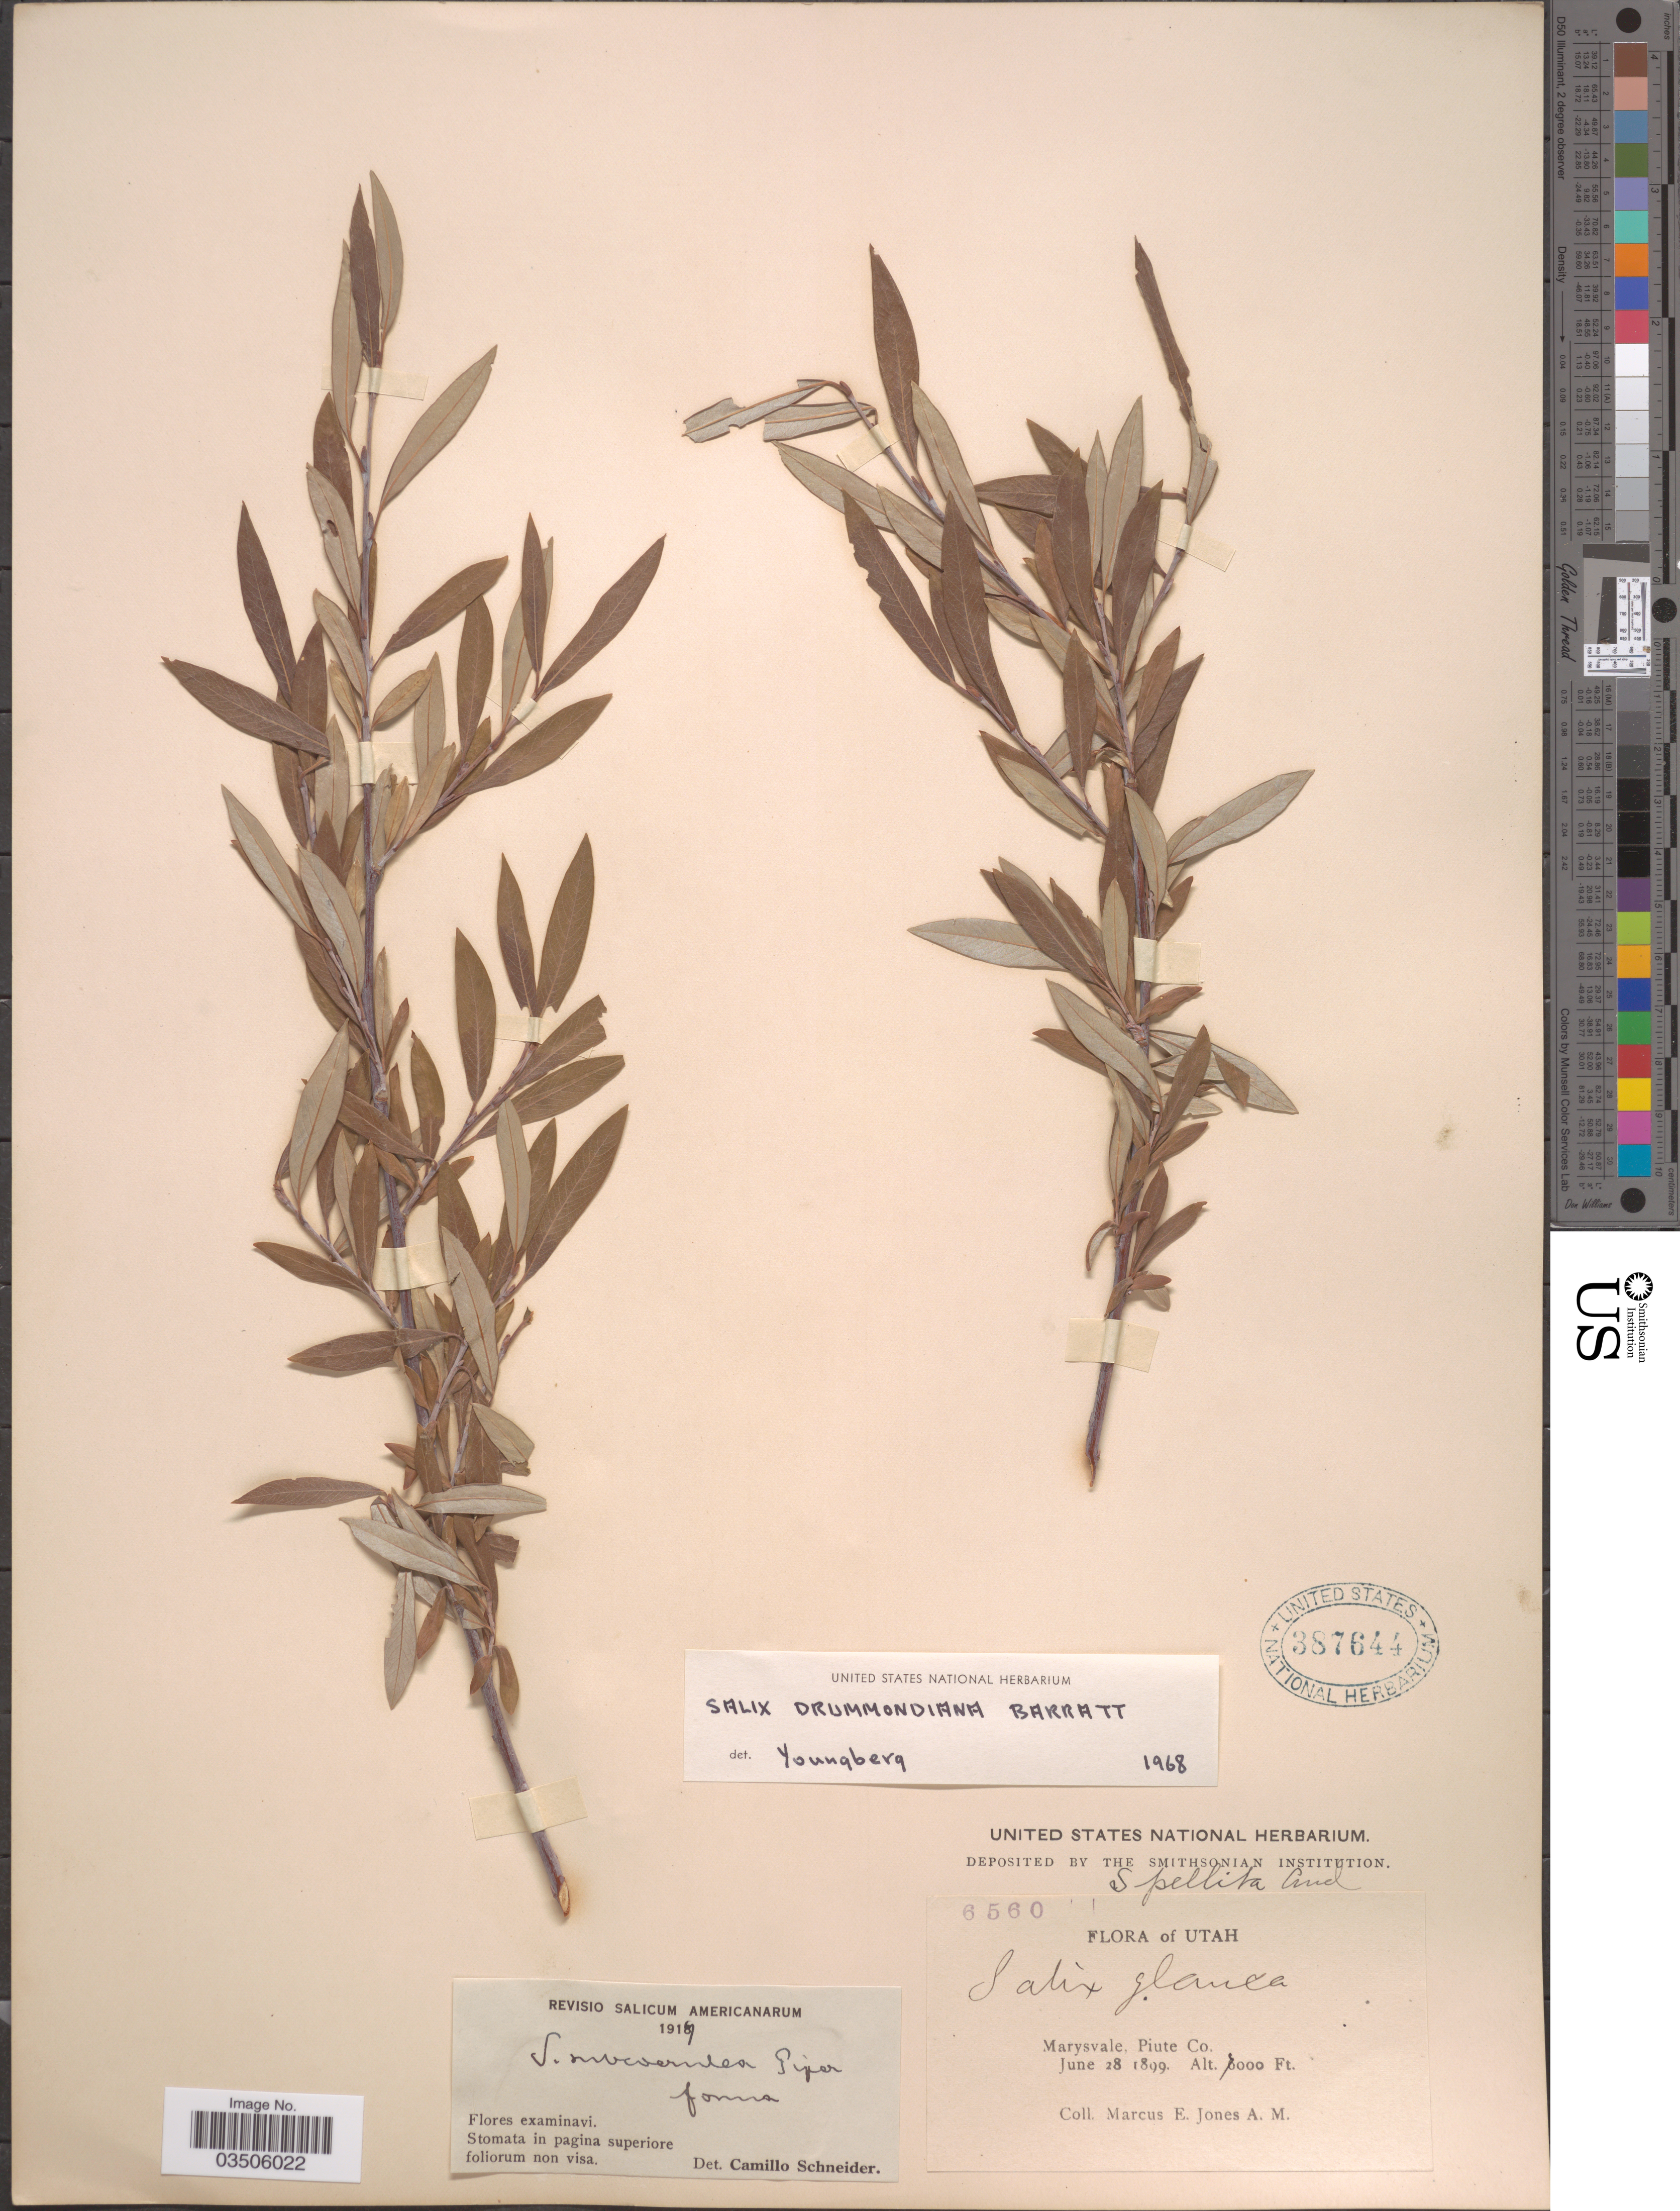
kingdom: Plantae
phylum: Tracheophyta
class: Magnoliopsida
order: Malpighiales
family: Salicaceae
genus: Salix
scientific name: Salix subcoerulea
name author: Piper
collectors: M. E. Jones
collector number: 6560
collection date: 1899-06-28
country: United States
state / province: Utah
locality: Marysvale, Piute Co.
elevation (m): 2134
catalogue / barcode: US 387644